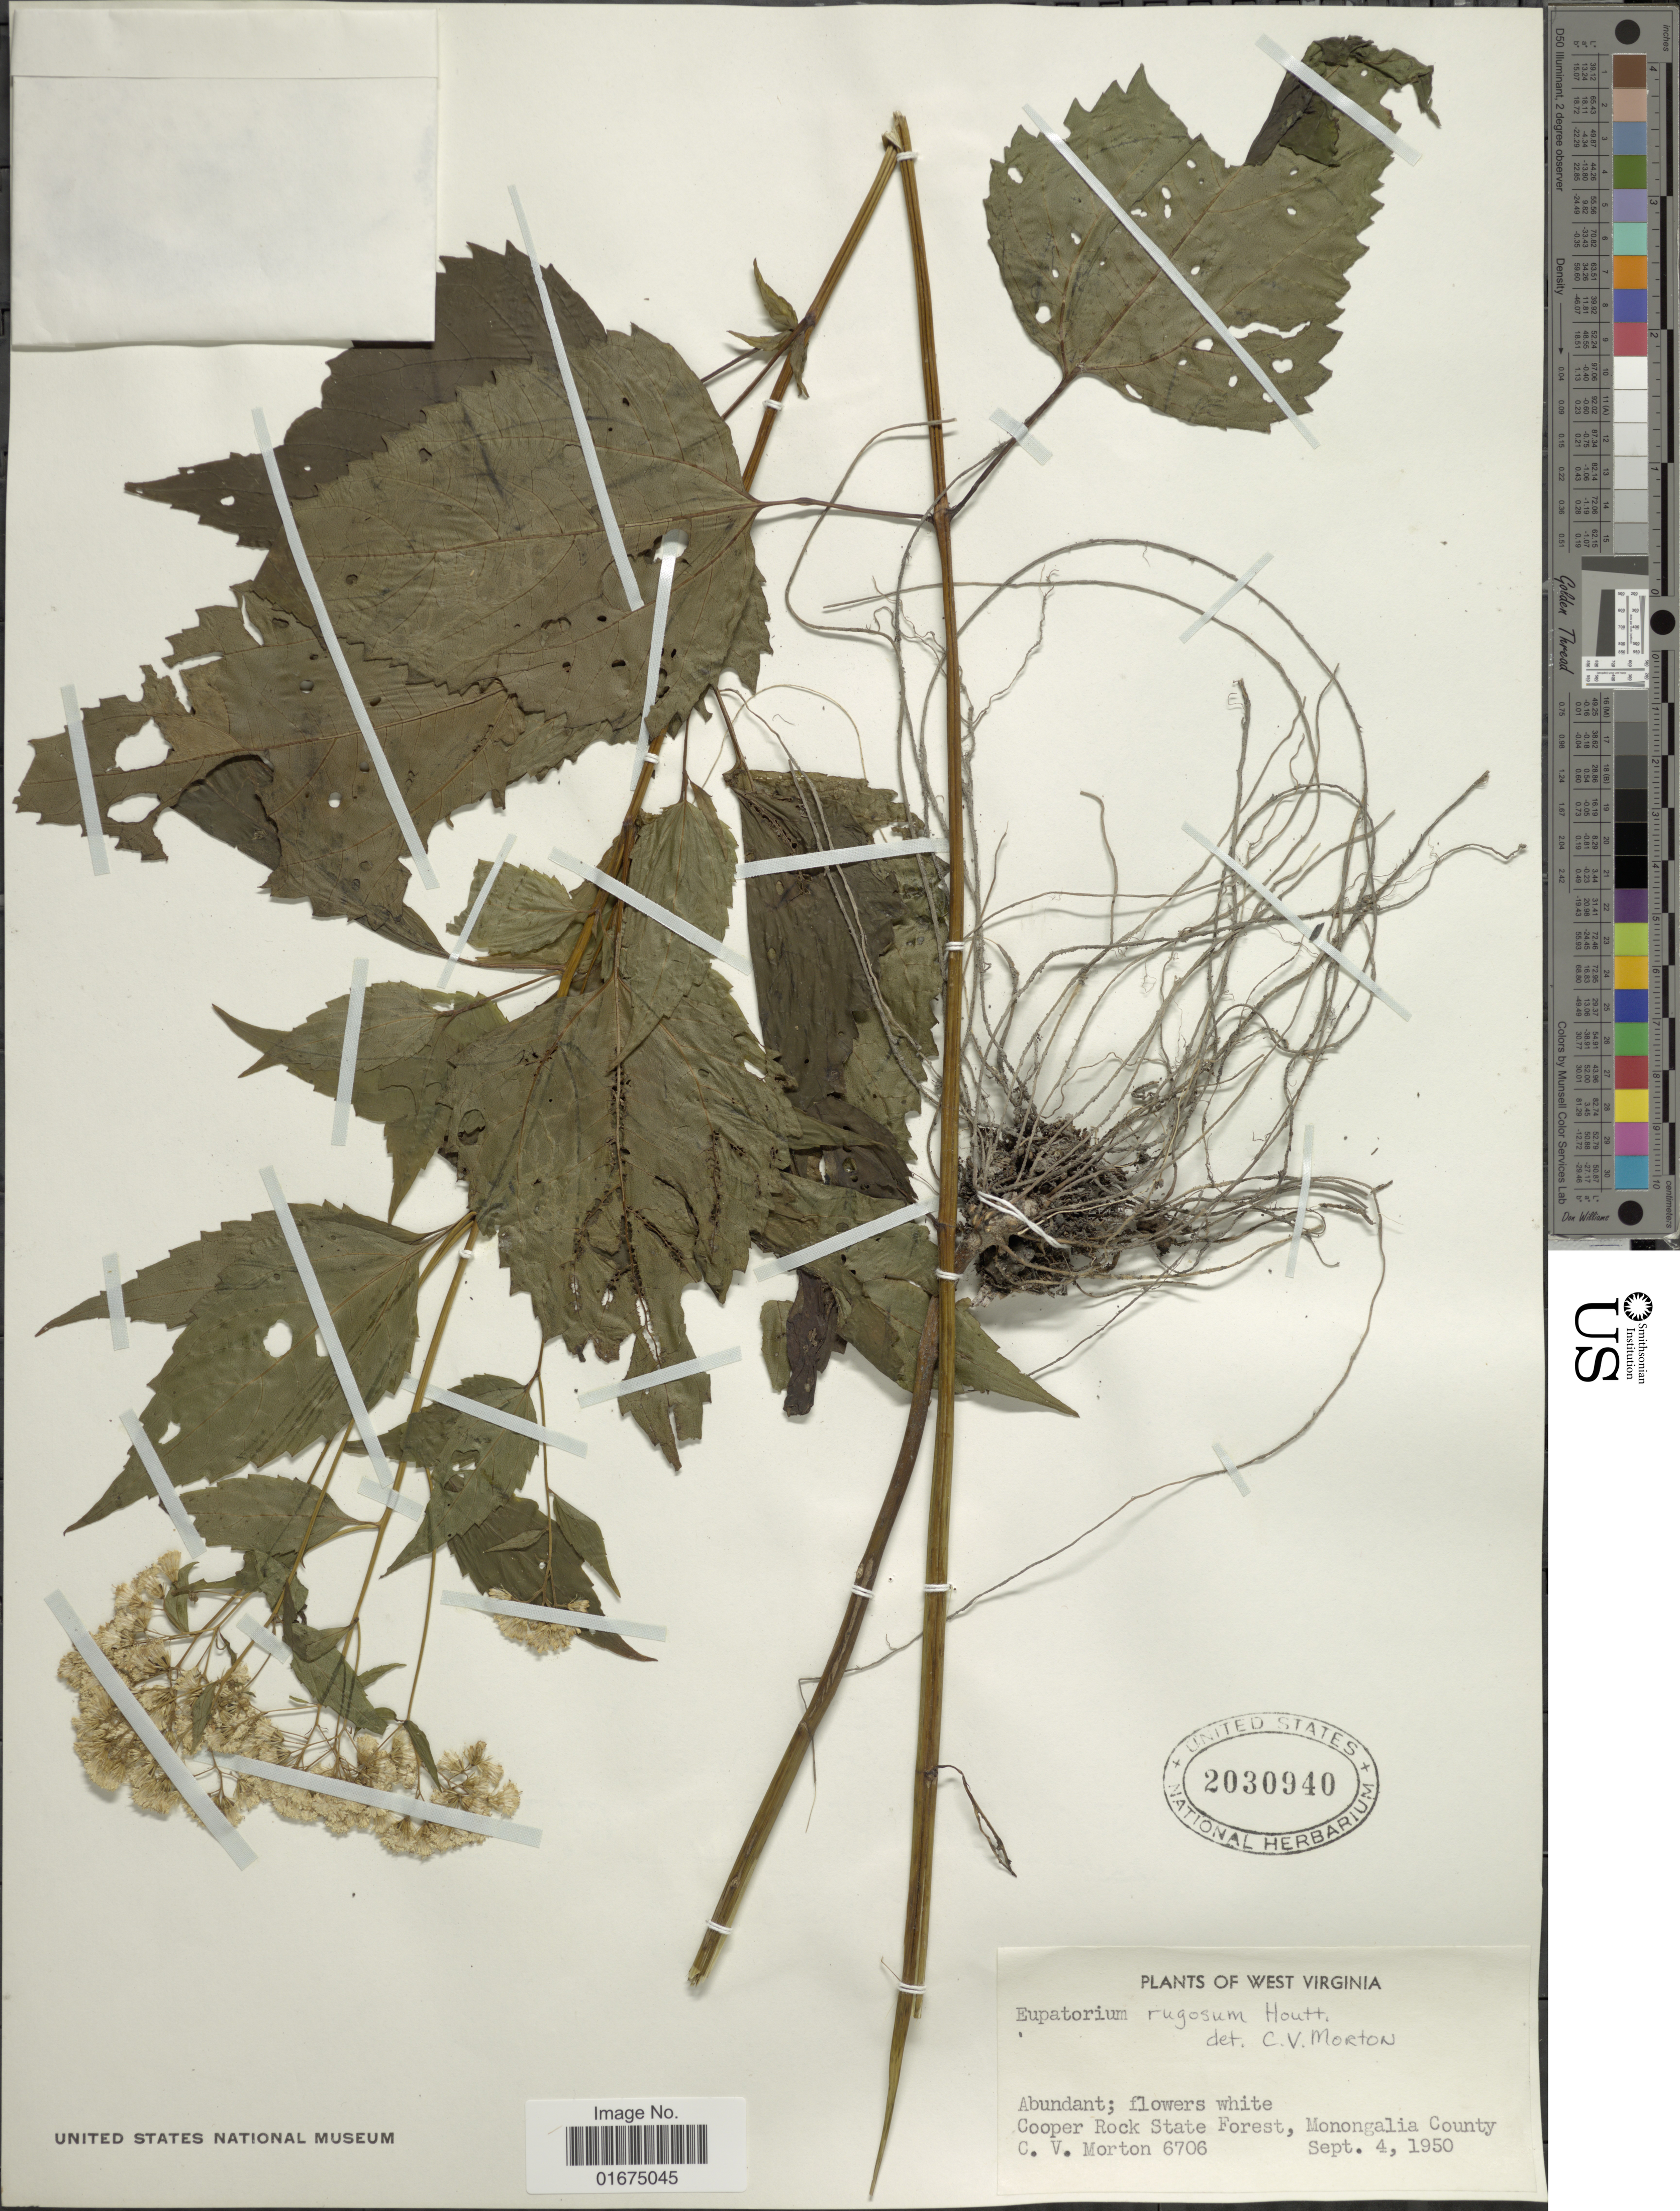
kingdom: Plantae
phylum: Tracheophyta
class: Magnoliopsida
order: Asterales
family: Asteraceae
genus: Ageratina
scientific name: Ageratina altissima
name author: (L.) R.M. King & H. Rob.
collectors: C. V. Morton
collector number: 6706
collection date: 1950-09-04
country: United States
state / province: West Virginia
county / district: Monongalia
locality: Cooper Rock State Forest, Monongalia County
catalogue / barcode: US 2030940